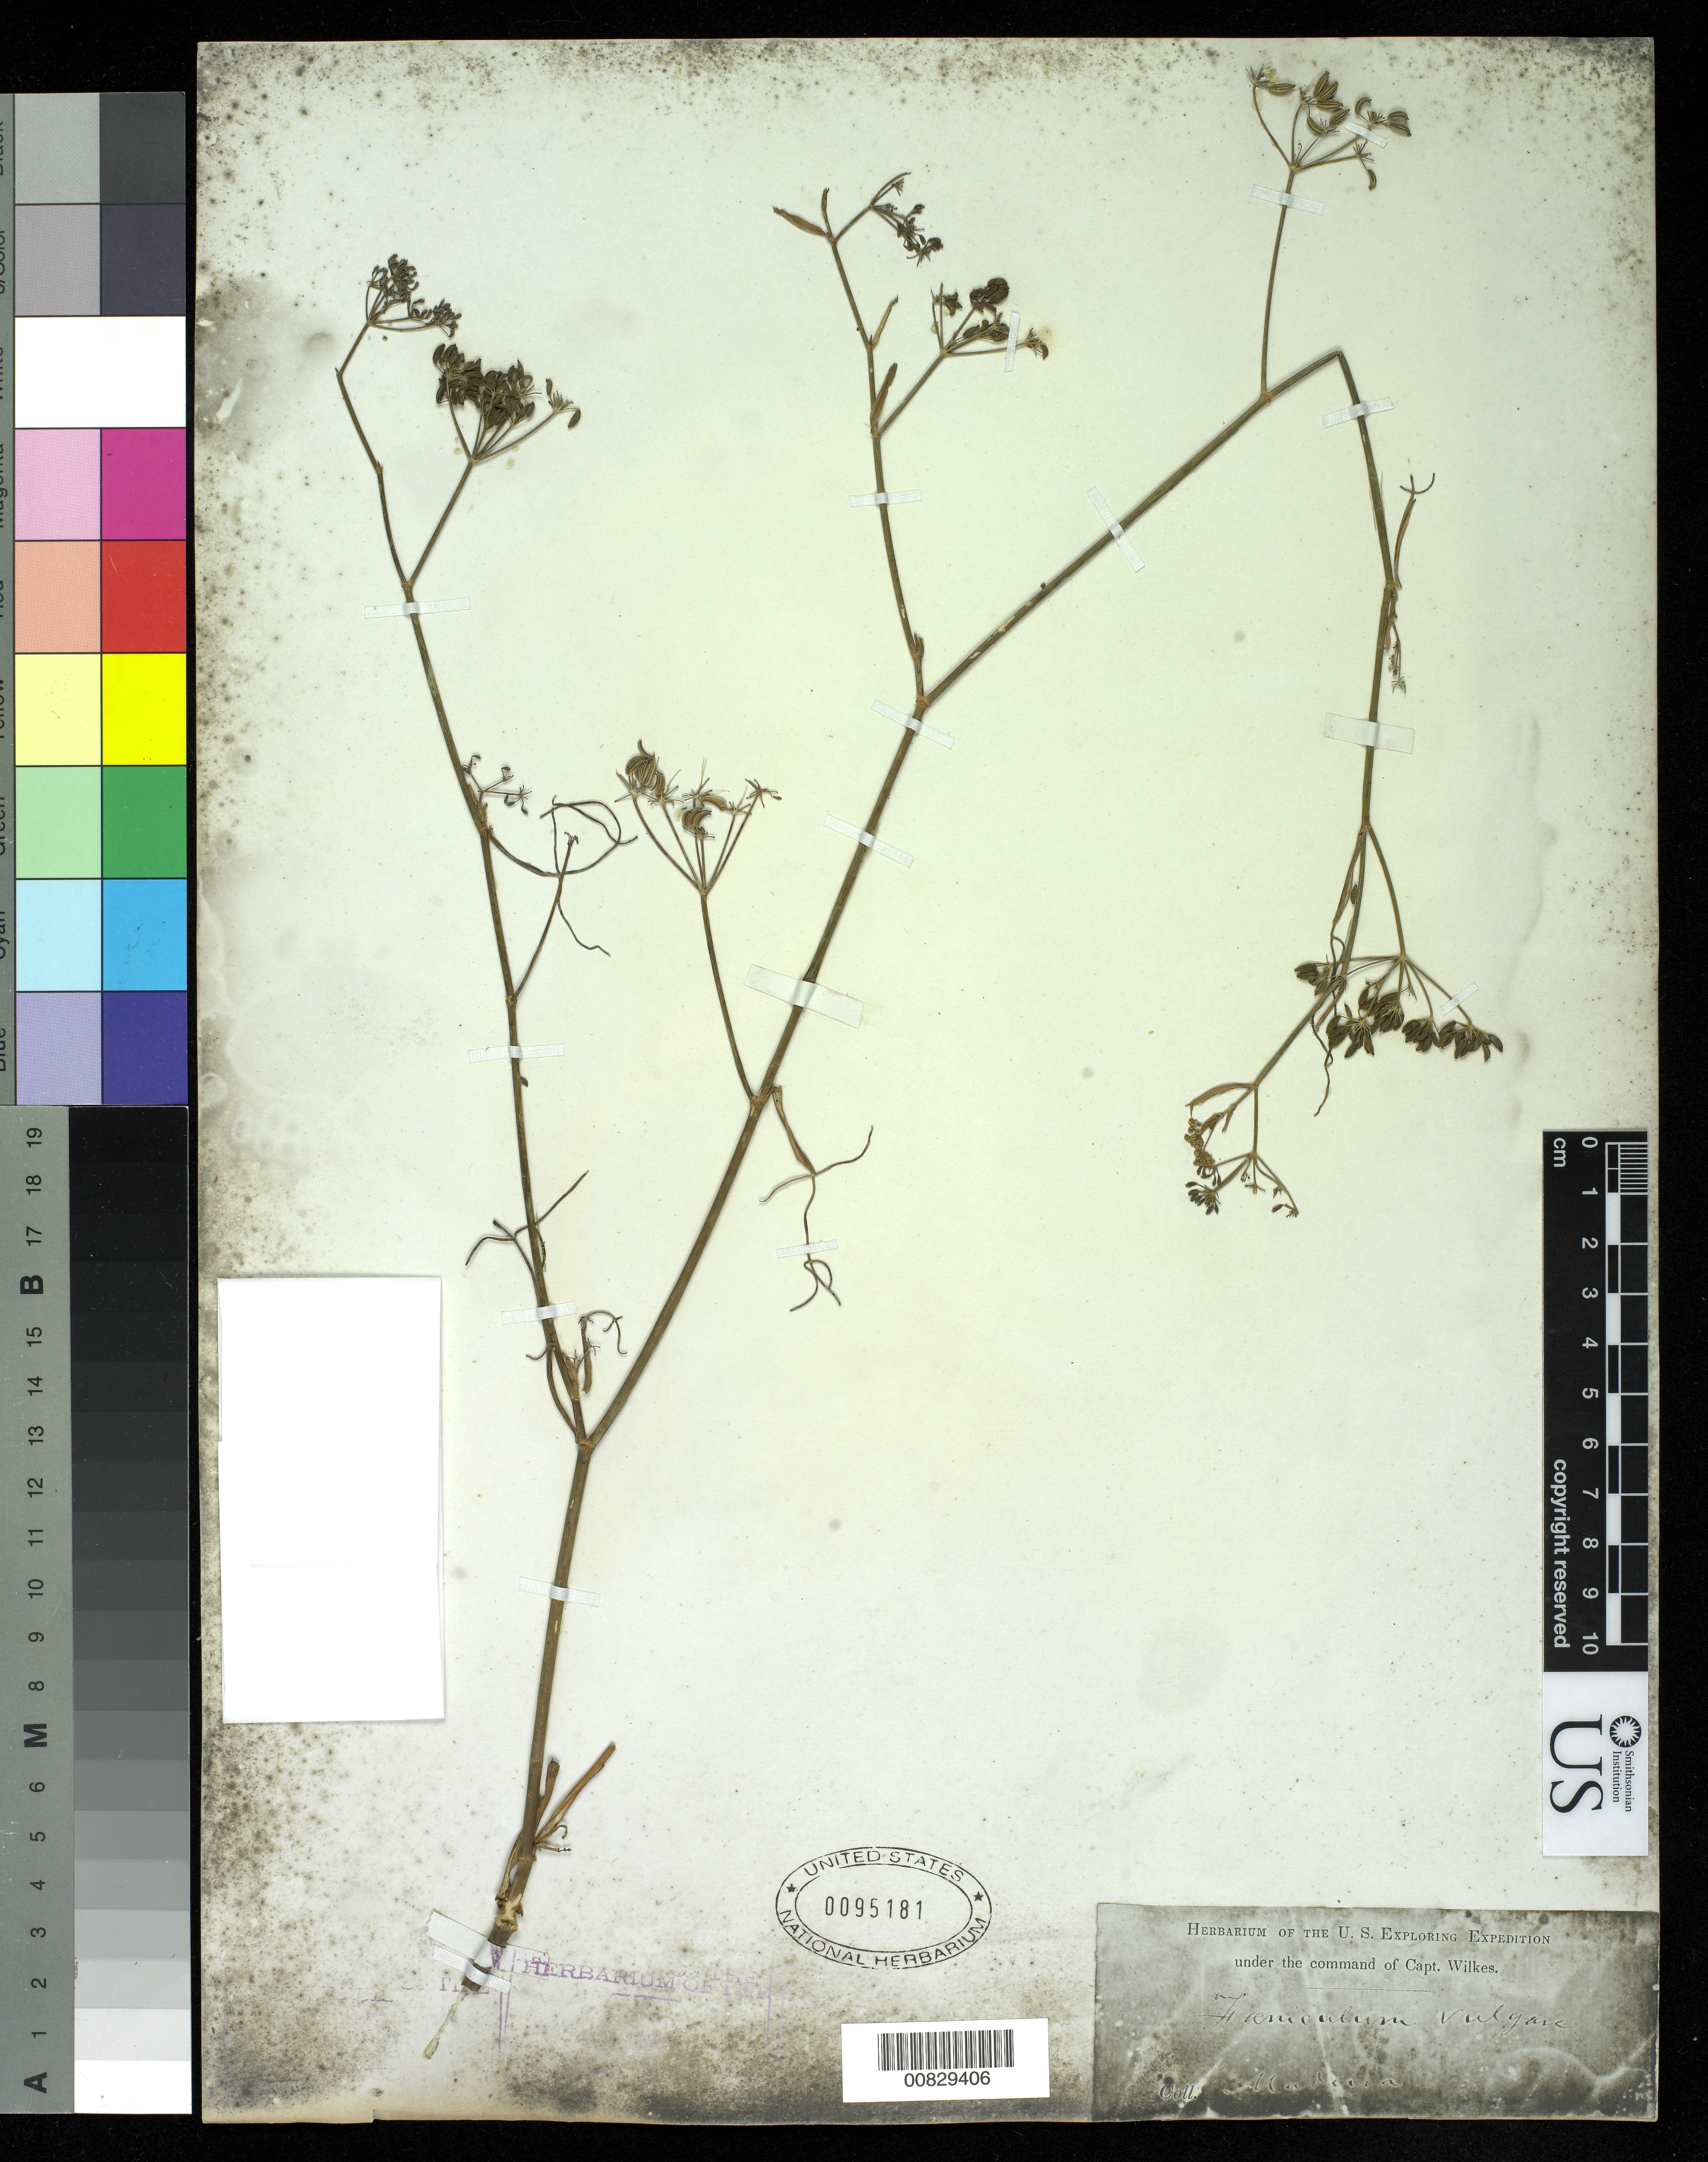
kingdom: Plantae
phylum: Tracheophyta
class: Magnoliopsida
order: Apiales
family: Apiaceae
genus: Foeniculum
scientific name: Foeniculum vulgare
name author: Mill.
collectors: Wilkes Explor. Exped.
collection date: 1838/1842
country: Portugal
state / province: Madeira (Aut. Reg.)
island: Madeira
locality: Funchal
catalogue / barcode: US 95181